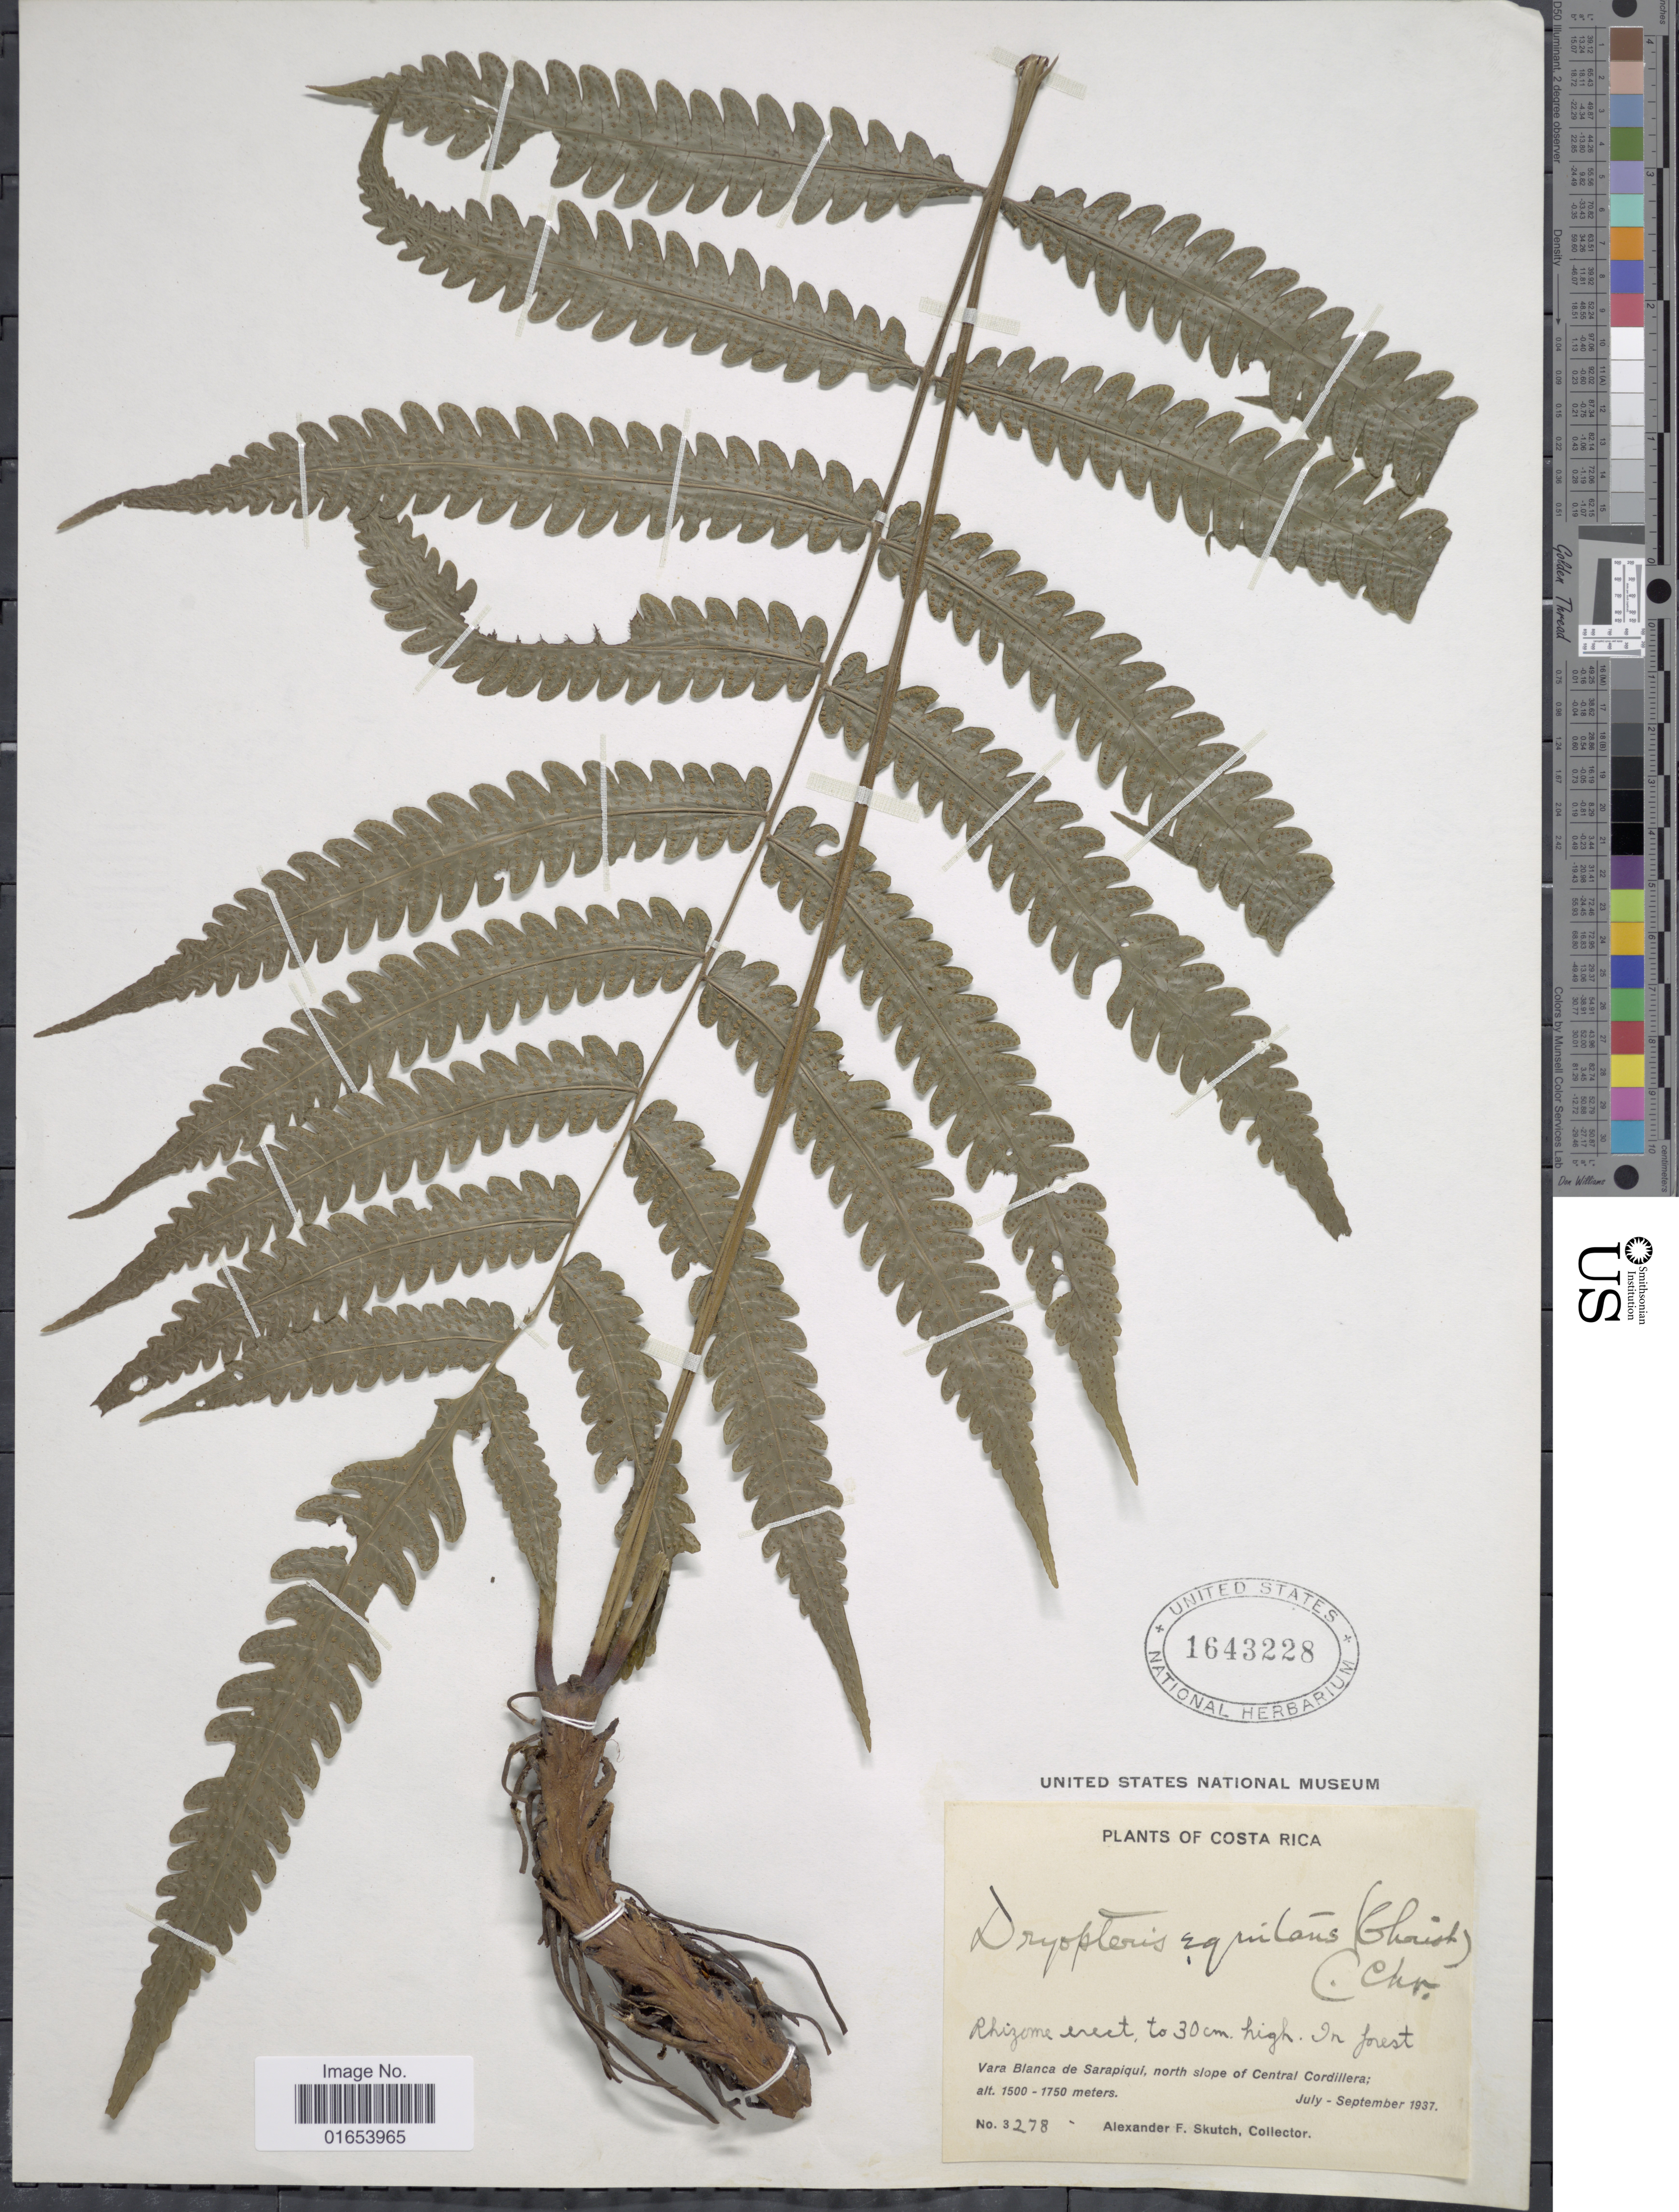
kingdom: Plantae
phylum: Tracheophyta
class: Polypodiopsida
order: Polypodiales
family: Thelypteridaceae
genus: Goniopteris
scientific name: Goniopteris equitans (Christ) comb. nov., ined 2015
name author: (Christ)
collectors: A. F. Skutch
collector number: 3278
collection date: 1937-07/1937-09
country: Costa Rica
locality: Vara Blanca de Sarapiqui, north slope of Central Cordillera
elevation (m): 1500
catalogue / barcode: US 1643228